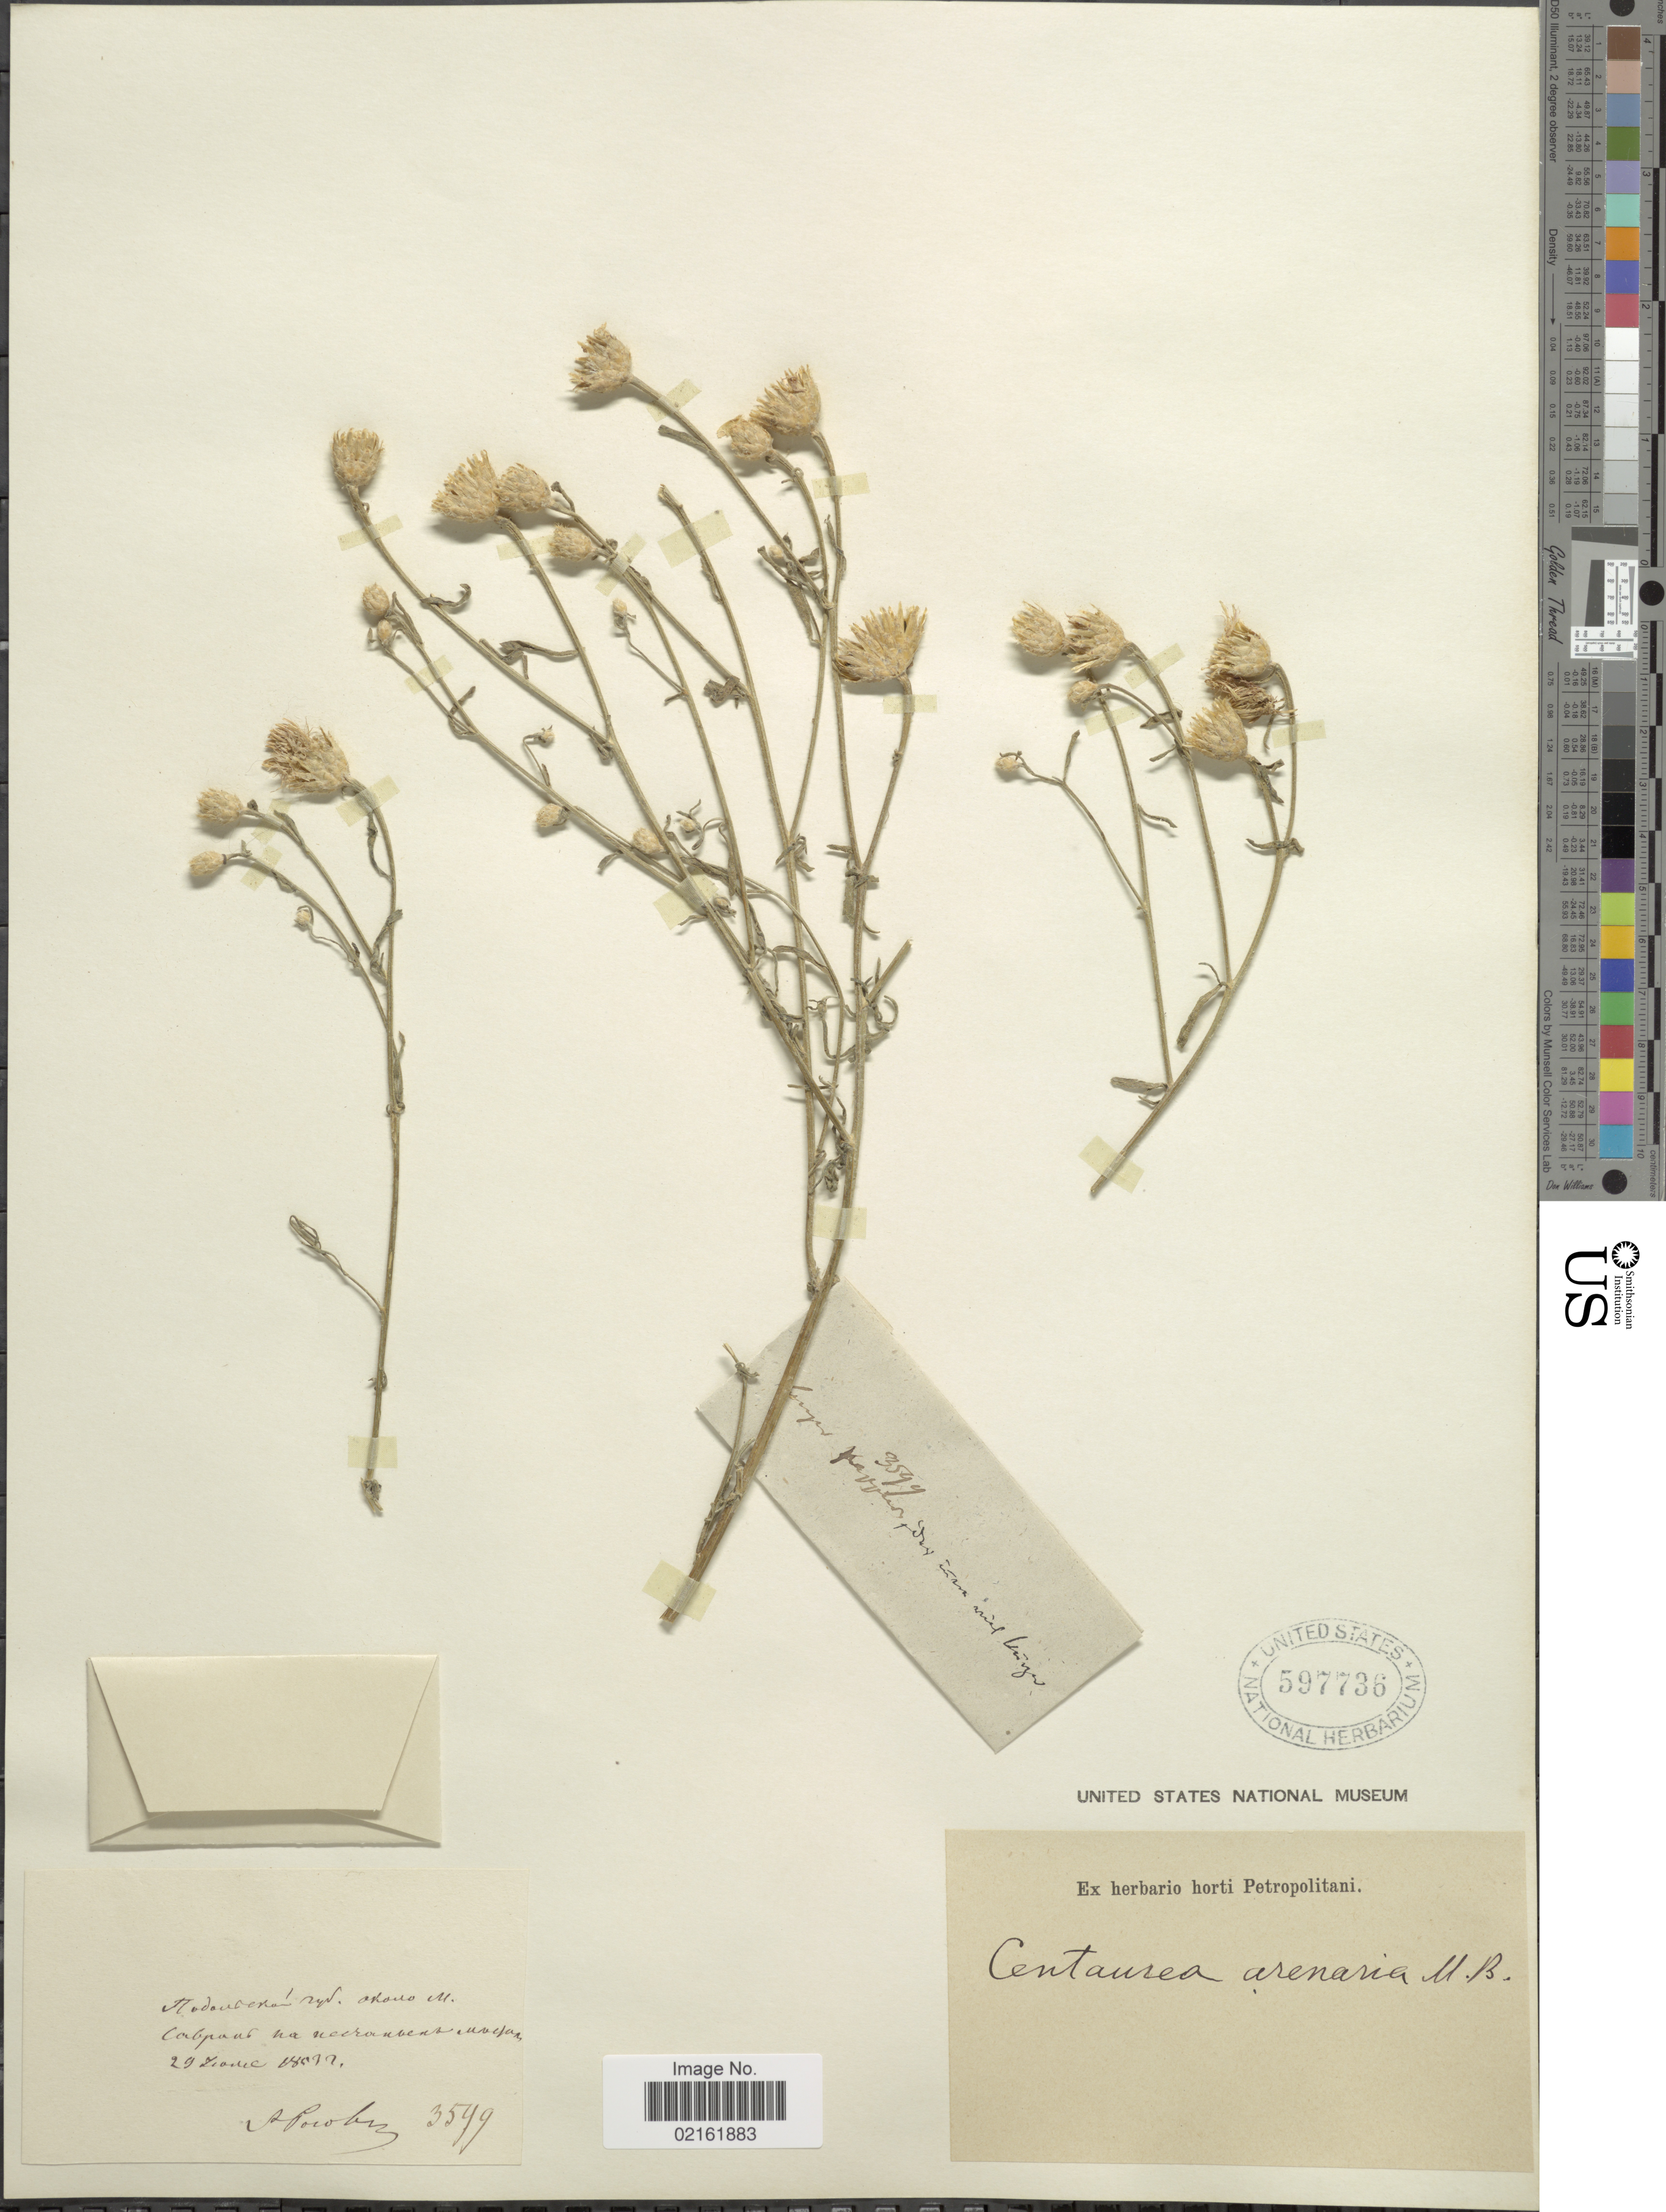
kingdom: Plantae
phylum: Tracheophyta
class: Magnoliopsida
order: Asterales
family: Asteraceae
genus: Centaurea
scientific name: Centaurea arenaria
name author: M. Bieb.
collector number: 3599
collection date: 1899-03-29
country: Ukraine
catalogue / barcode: US 597736